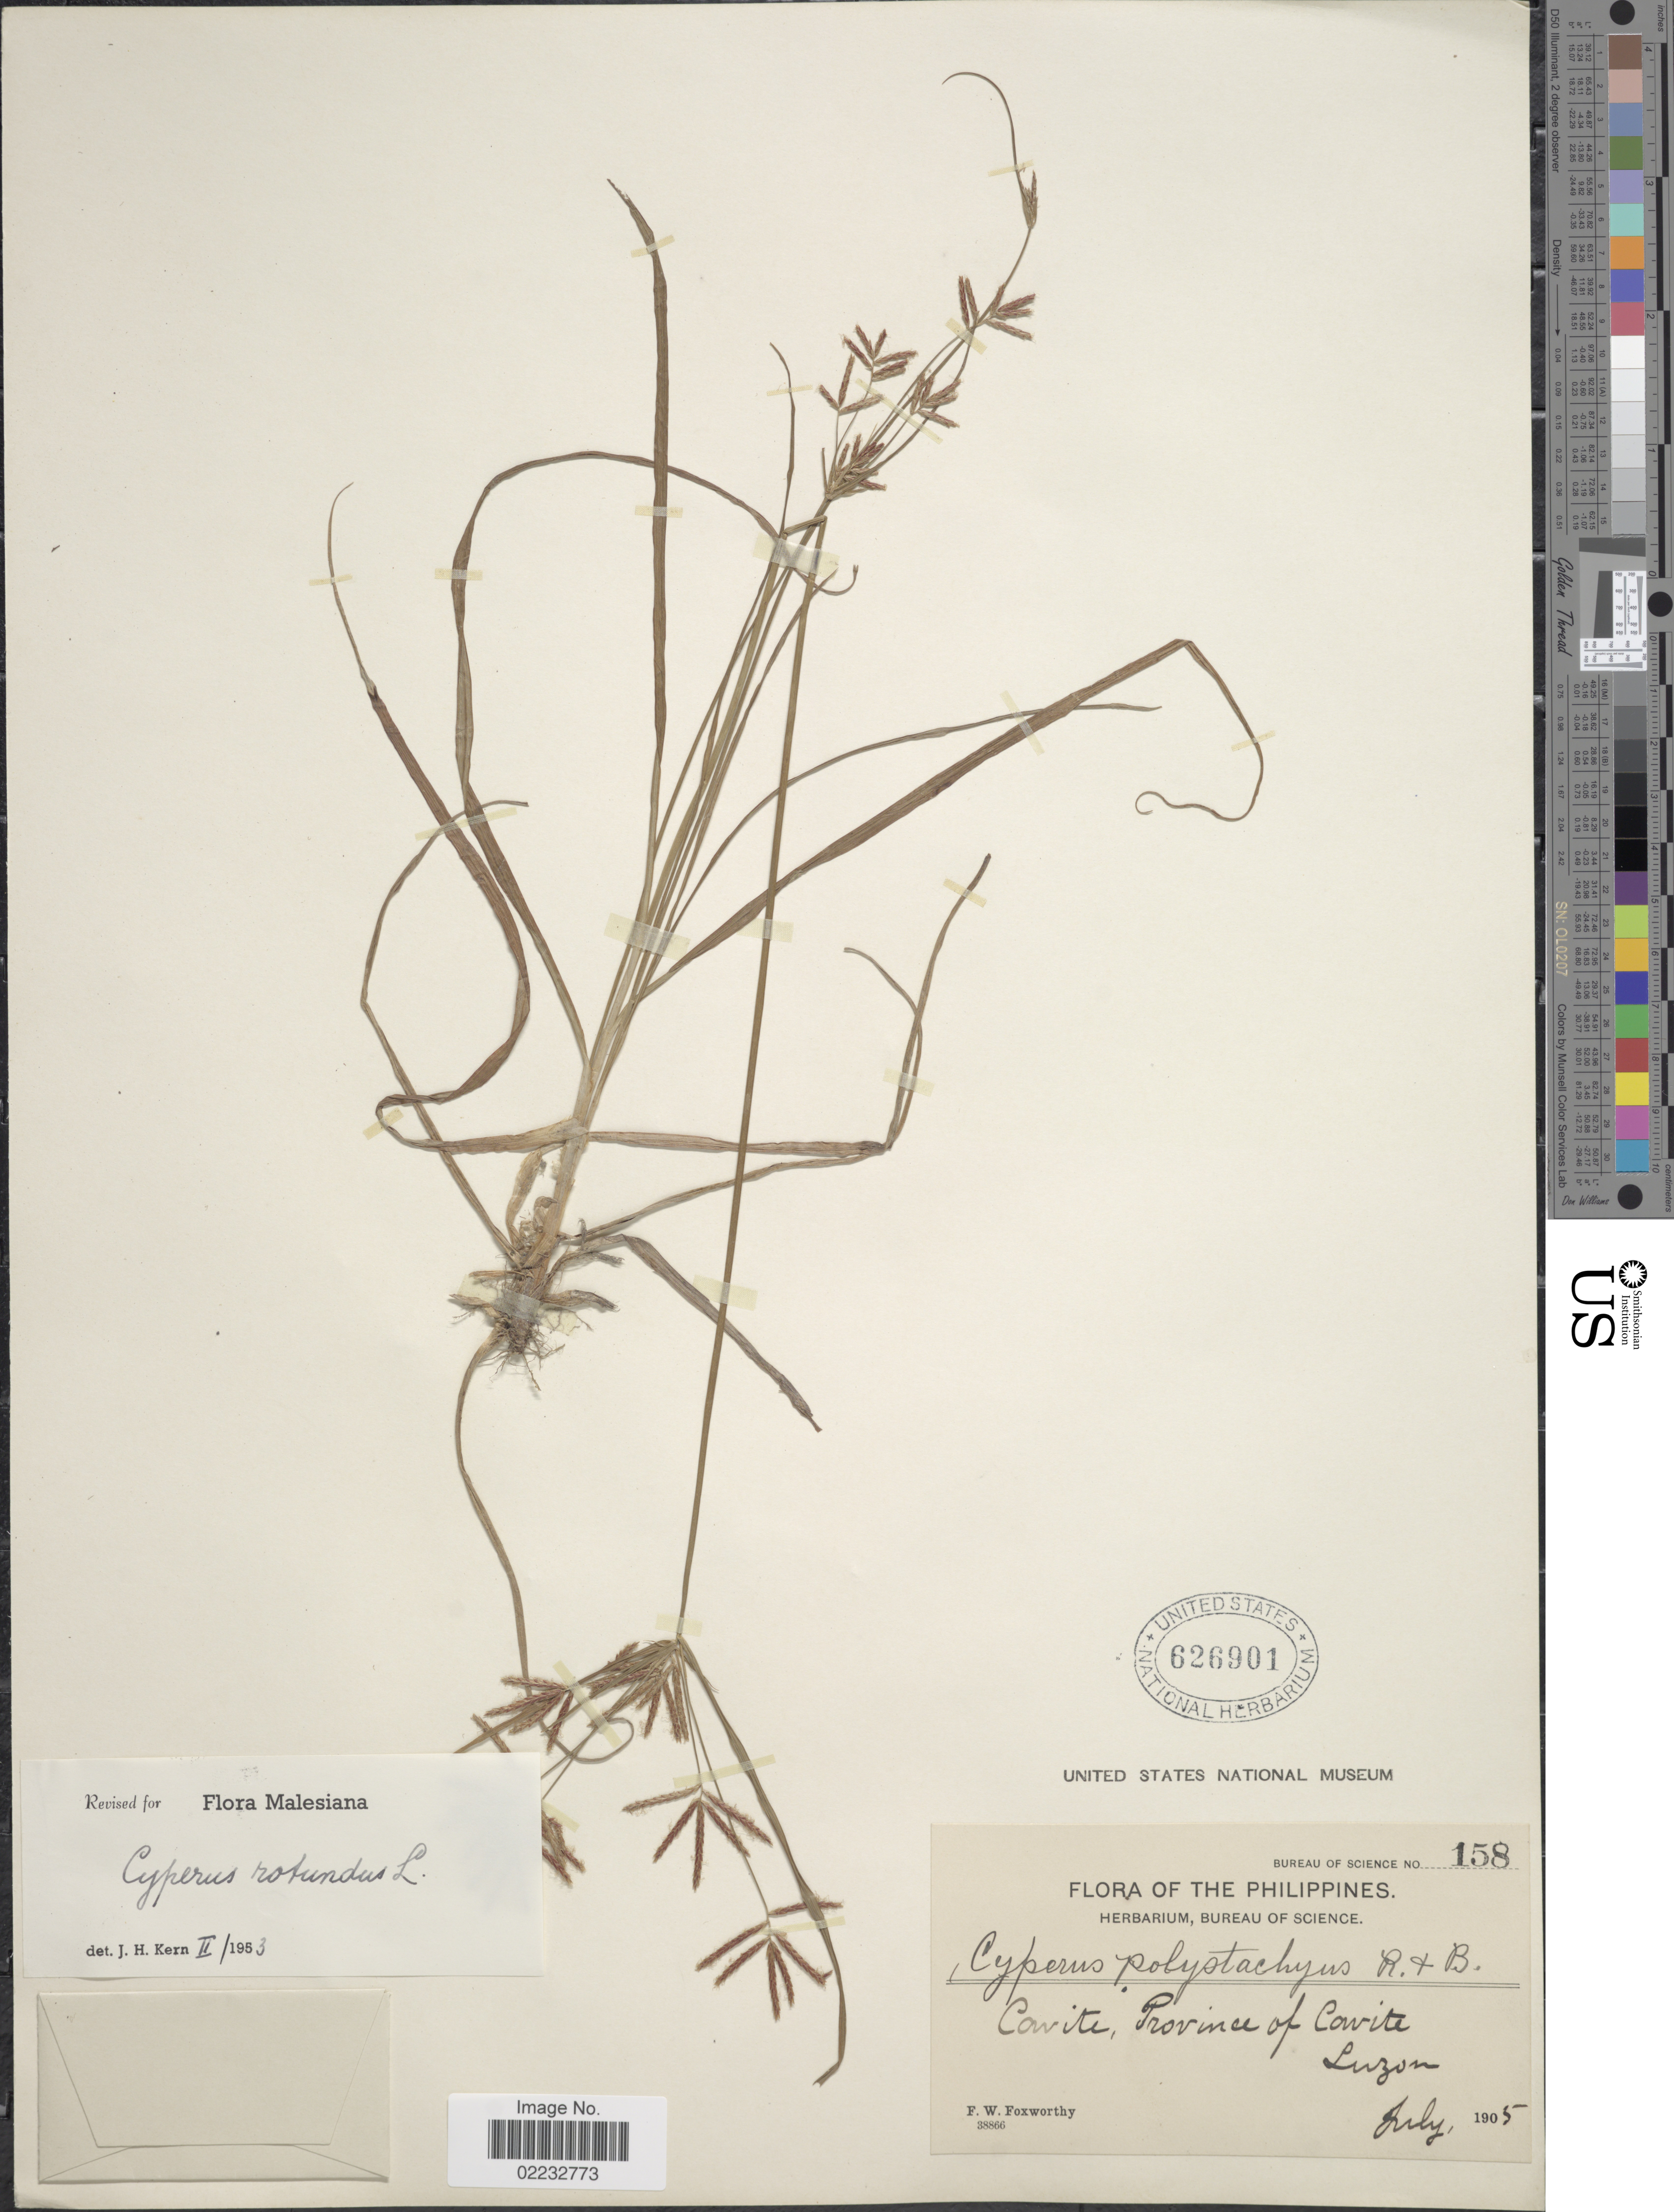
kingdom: Plantae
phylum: Tracheophyta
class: Liliopsida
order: Poales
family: Cyperaceae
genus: Cyperus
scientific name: Cyperus rotundus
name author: L.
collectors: F. W. Foxworthy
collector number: Bureau of Science 158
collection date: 1905-07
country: Philippines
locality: Cavite, Province of Cavite, Luzon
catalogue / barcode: US 626901